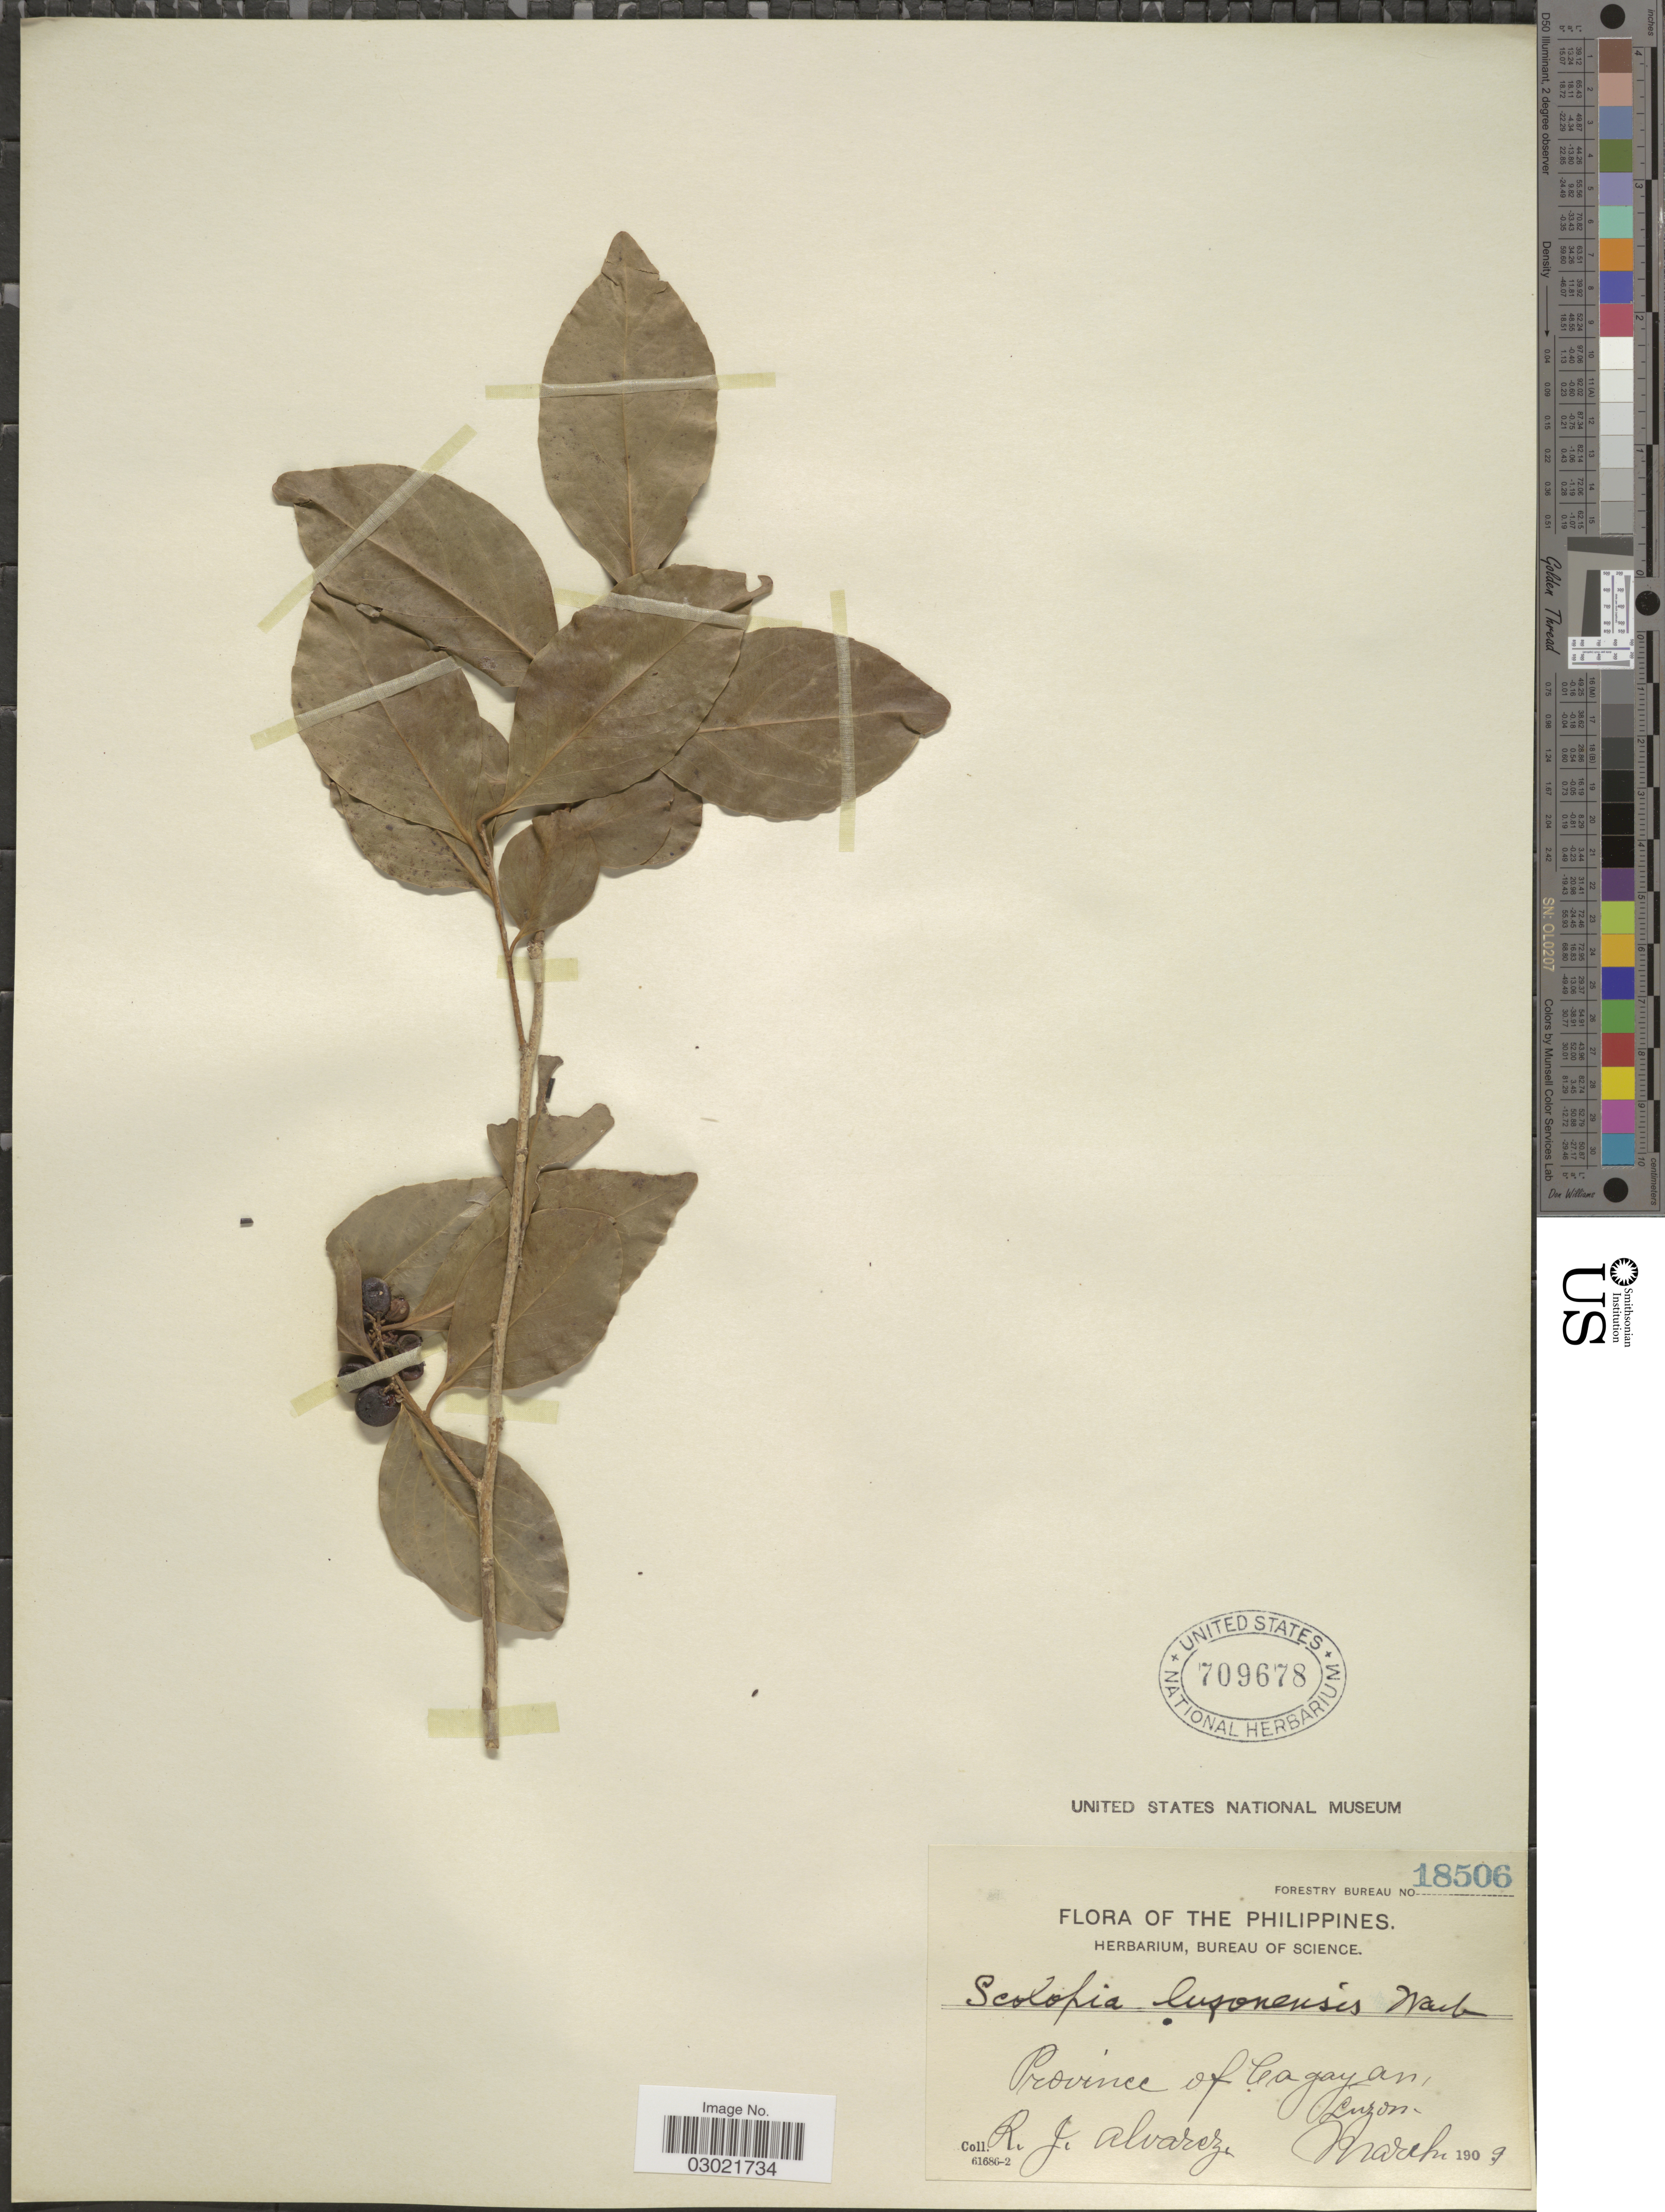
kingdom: Plantae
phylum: Tracheophyta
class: Magnoliopsida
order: Malpighiales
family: Salicaceae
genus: Scolopia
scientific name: Scolopia luzonensis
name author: (C. Presl) Warb.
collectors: R. Alvarez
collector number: Forestry Bureau 18506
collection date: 1909-03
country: Philippines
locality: Province of Cagayan, Luzon.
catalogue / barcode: US 709678